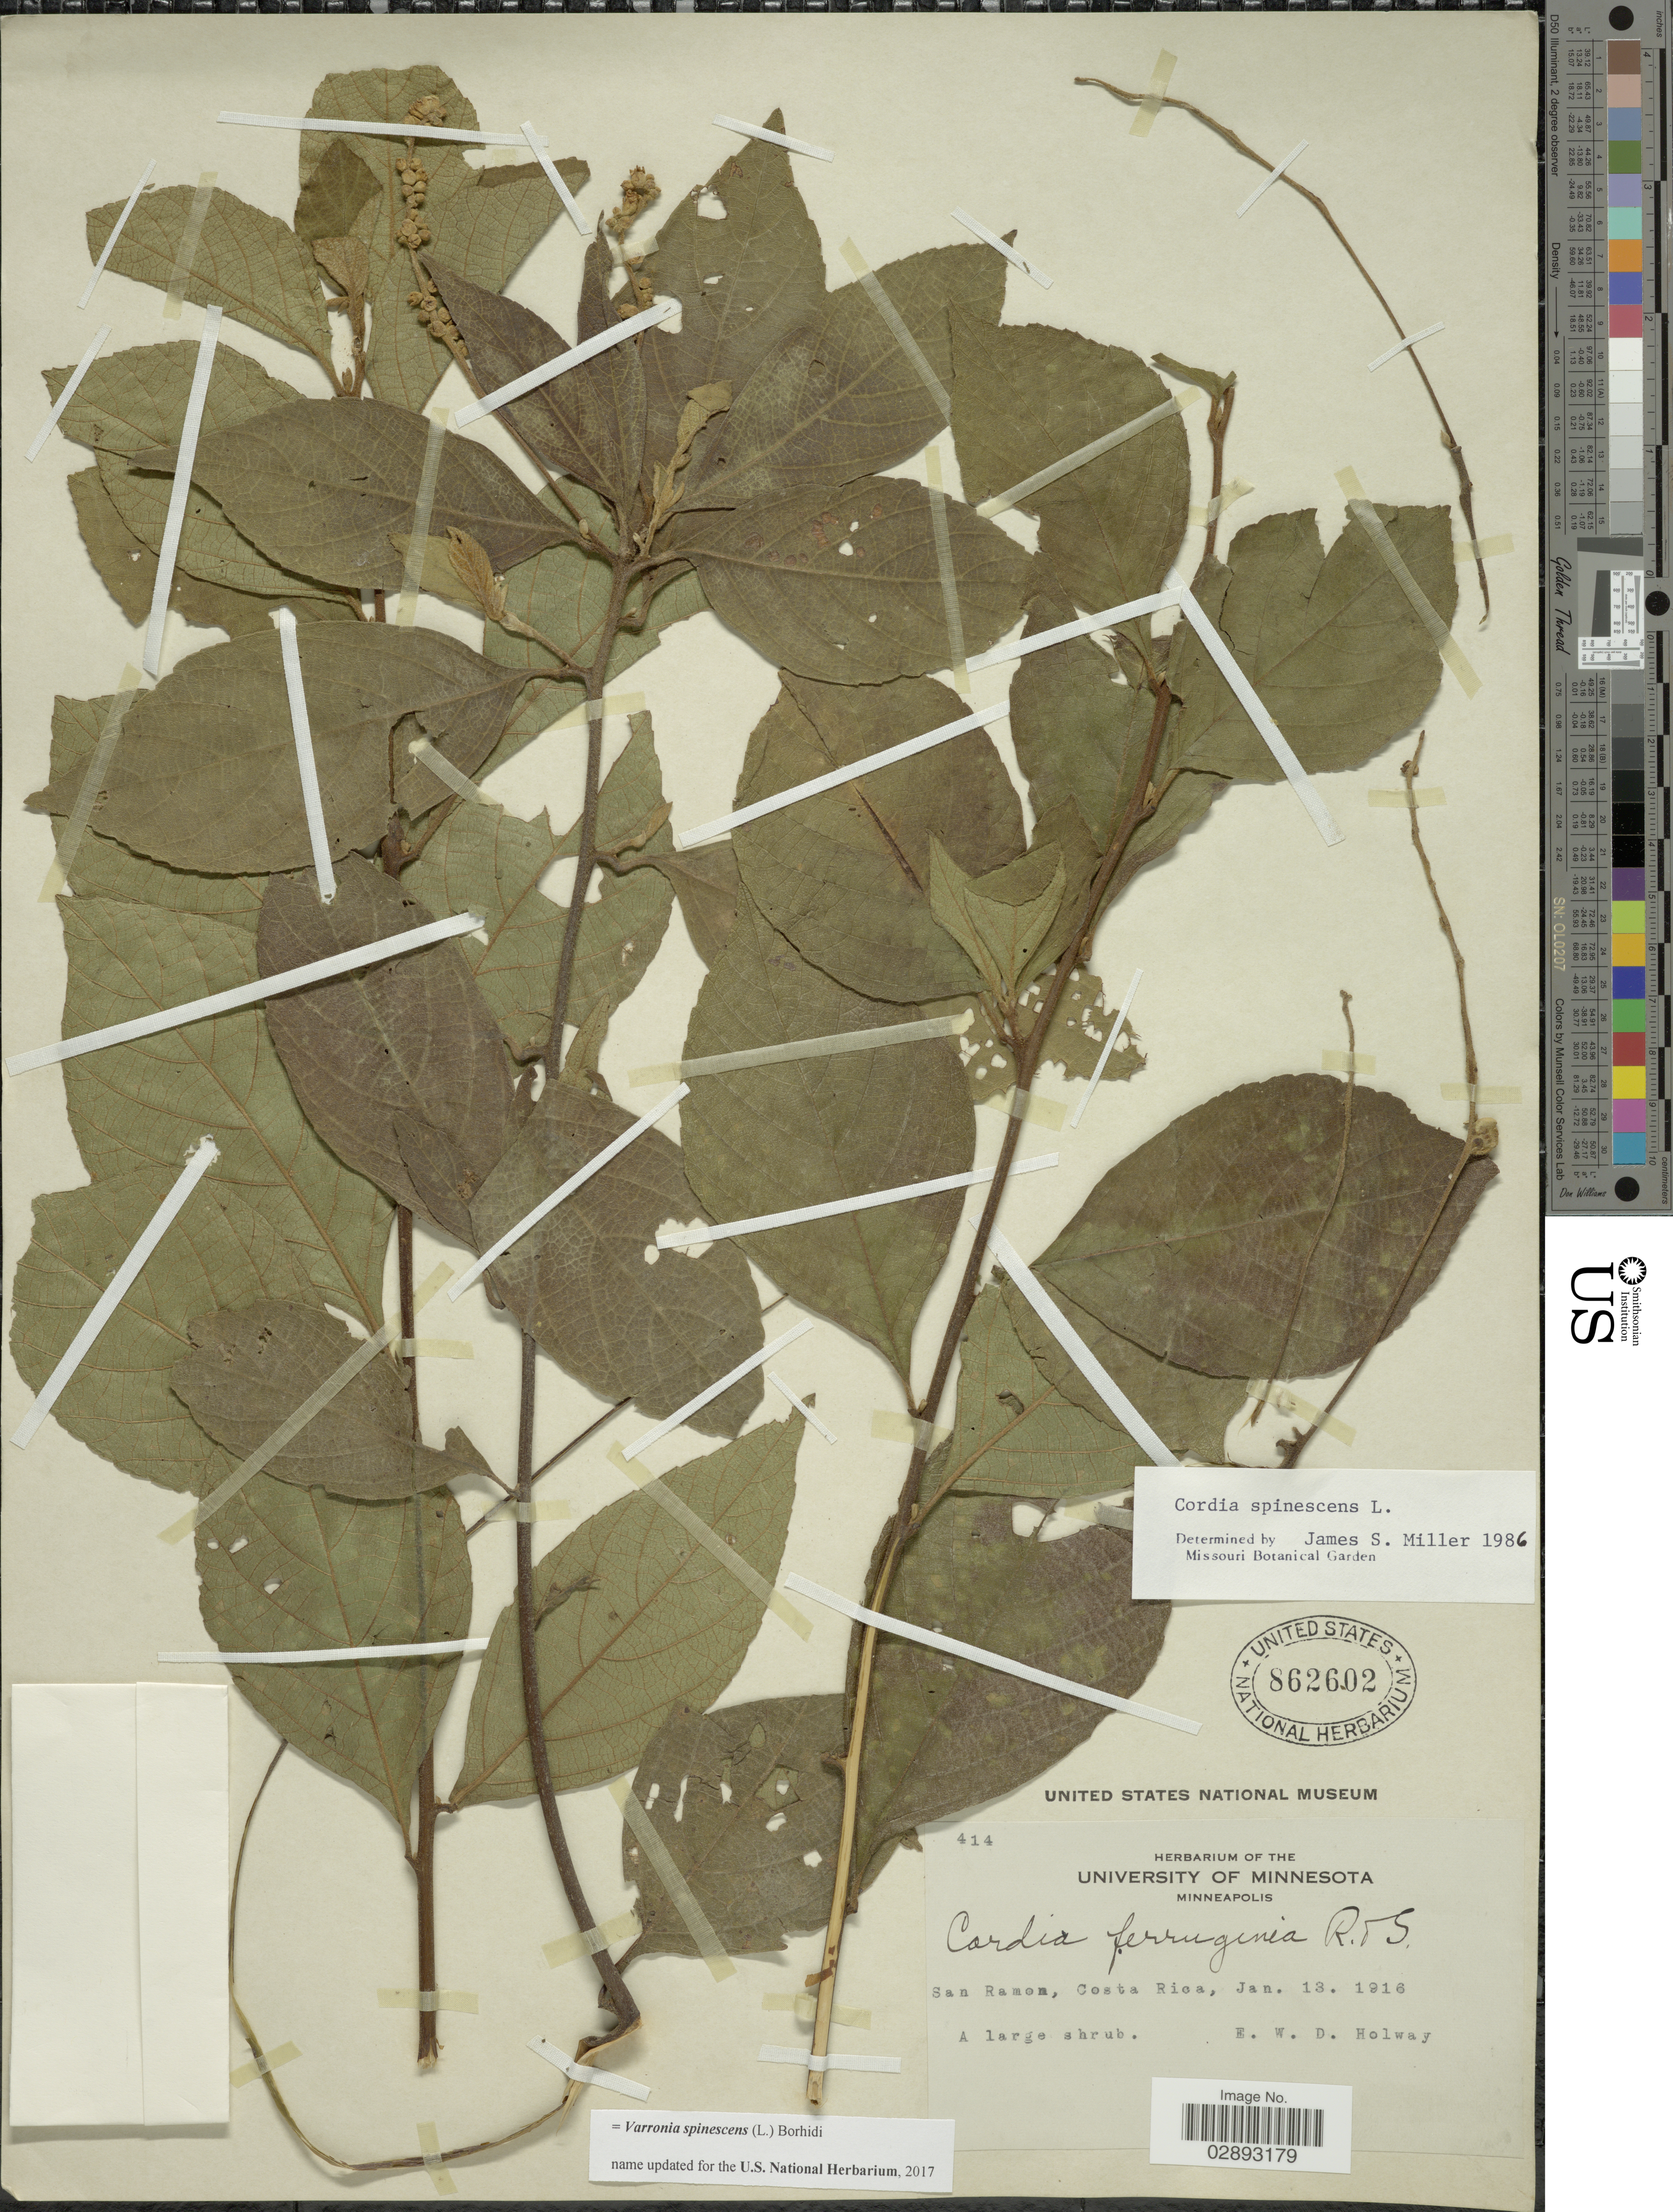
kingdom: Plantae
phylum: Tracheophyta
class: Magnoliopsida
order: Boraginales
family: Cordiaceae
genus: Varronia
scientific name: Varronia spinescens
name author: (L.) Borhidi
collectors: E. W. D. Holway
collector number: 414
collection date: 1916-01-13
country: Costa Rica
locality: San Ramon.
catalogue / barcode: US 862602